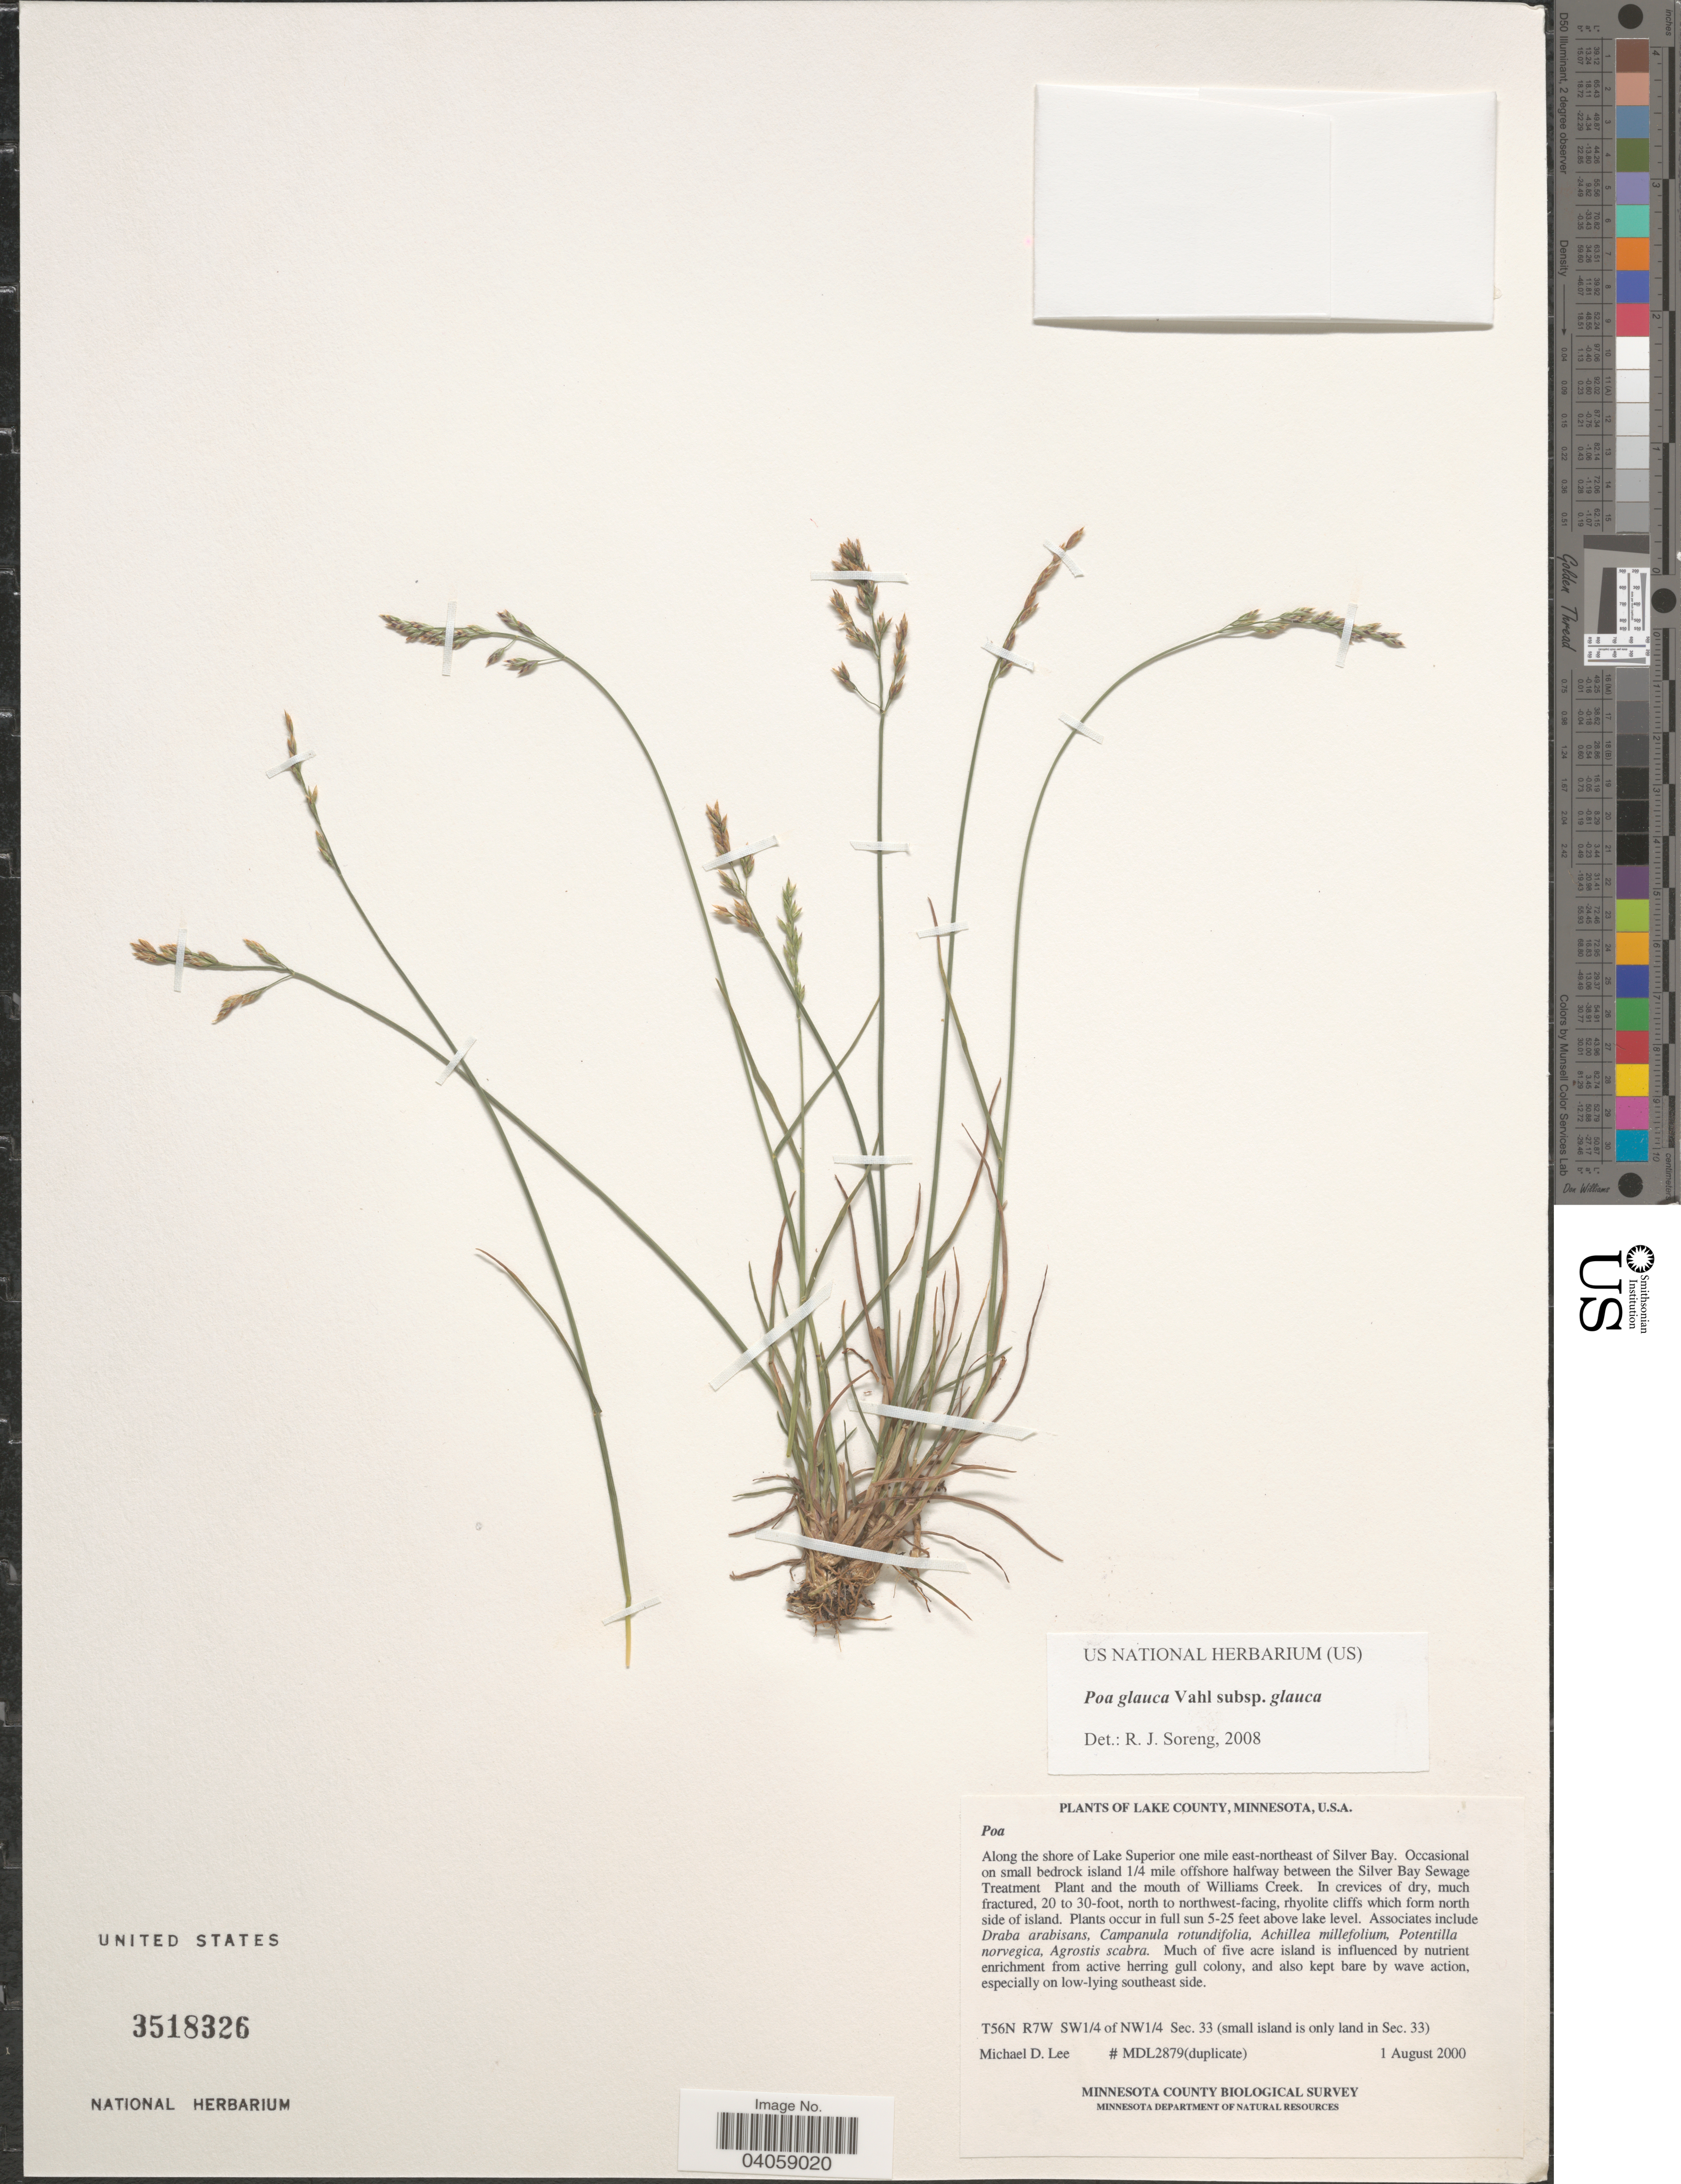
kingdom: Plantae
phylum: Tracheophyta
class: Liliopsida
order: Poales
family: Poaceae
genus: Poa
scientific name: Poa glauca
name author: Vahl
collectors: M. Lee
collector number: MDL2879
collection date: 2000-08-01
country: United States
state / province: Minnesota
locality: Lake County. Along the shore of Lake Superior one mile east-northeast of Silver Bay. On small bedrock island ¼ mile offshore halfway between the Silver Bay Sewage Treatment Plant and the mouth of Williams Creek. 20 to 30-foot, north to northwest-facing, rhyolite cliffs which form north side of island. T56N R7W SW¼ of NW¼ Sec. 33 (small island is only land in Sec. 33). On low-lying southeast side [unsure placement].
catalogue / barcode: US 3518326